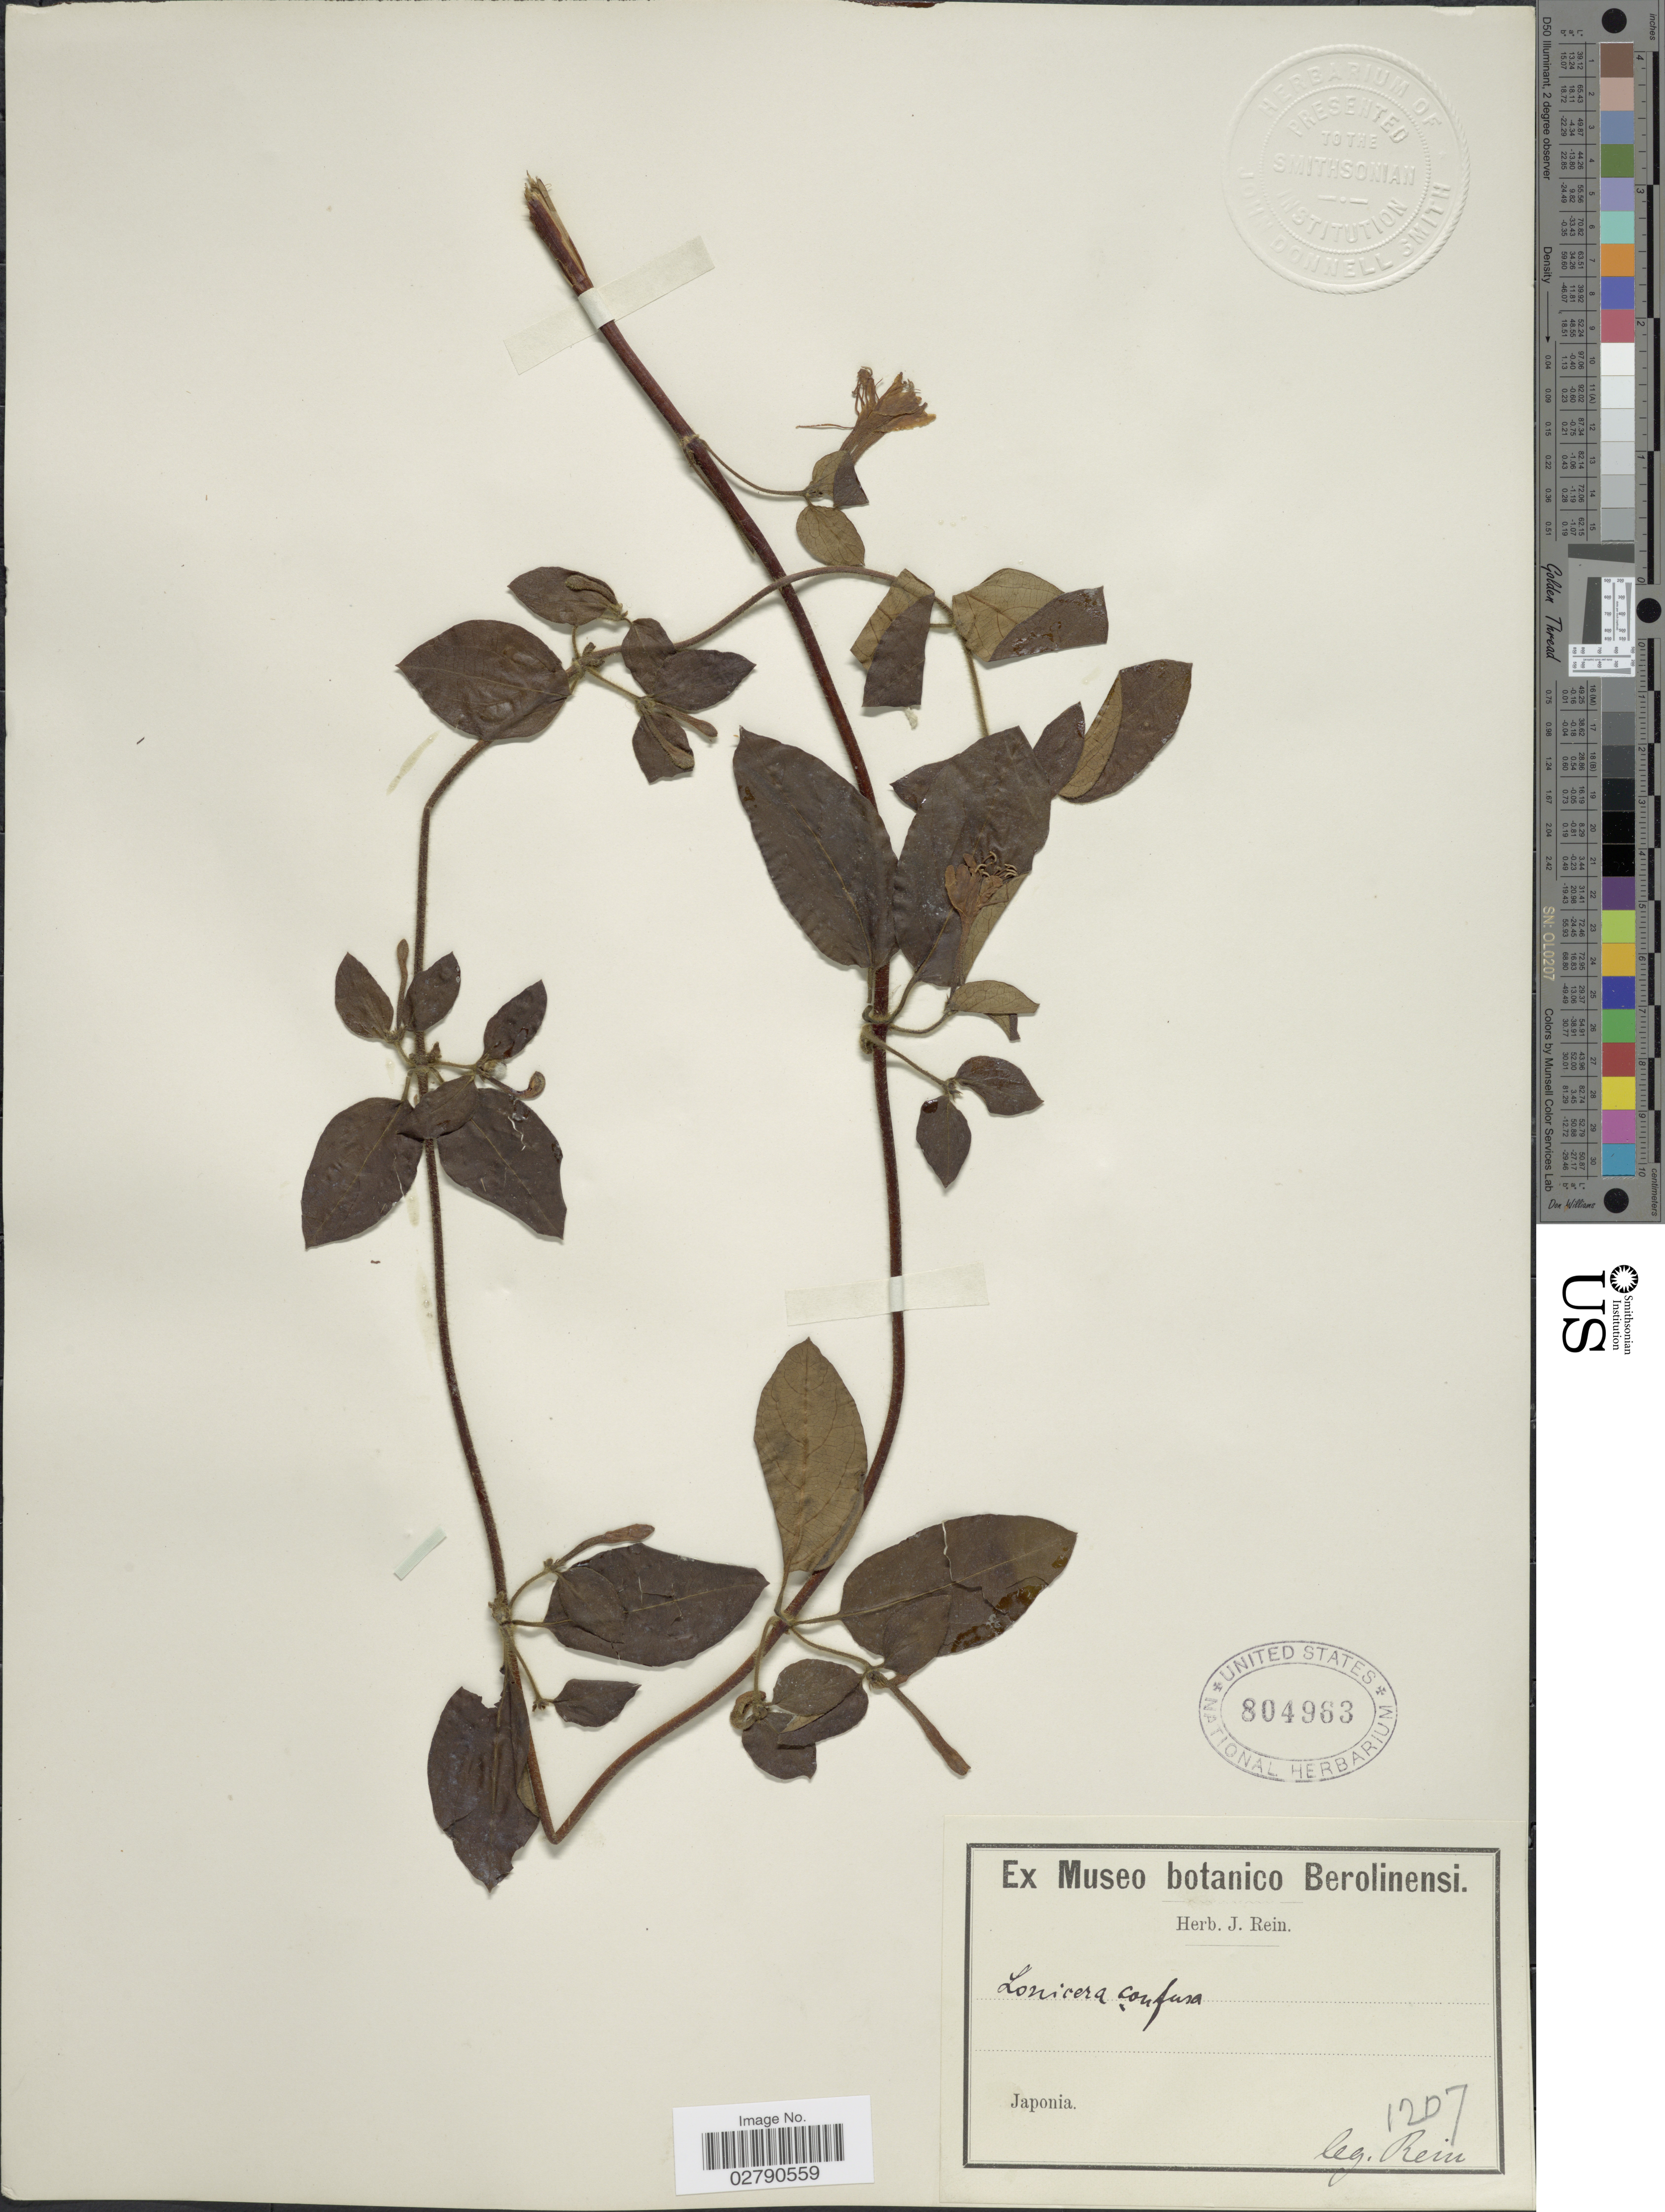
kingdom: Plantae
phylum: Tracheophyta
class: Magnoliopsida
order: Dipsacales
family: Caprifoliaceae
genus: Lonicera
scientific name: Lonicera confusa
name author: DC.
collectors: J. Rein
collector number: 1207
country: Japan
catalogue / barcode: US 804963